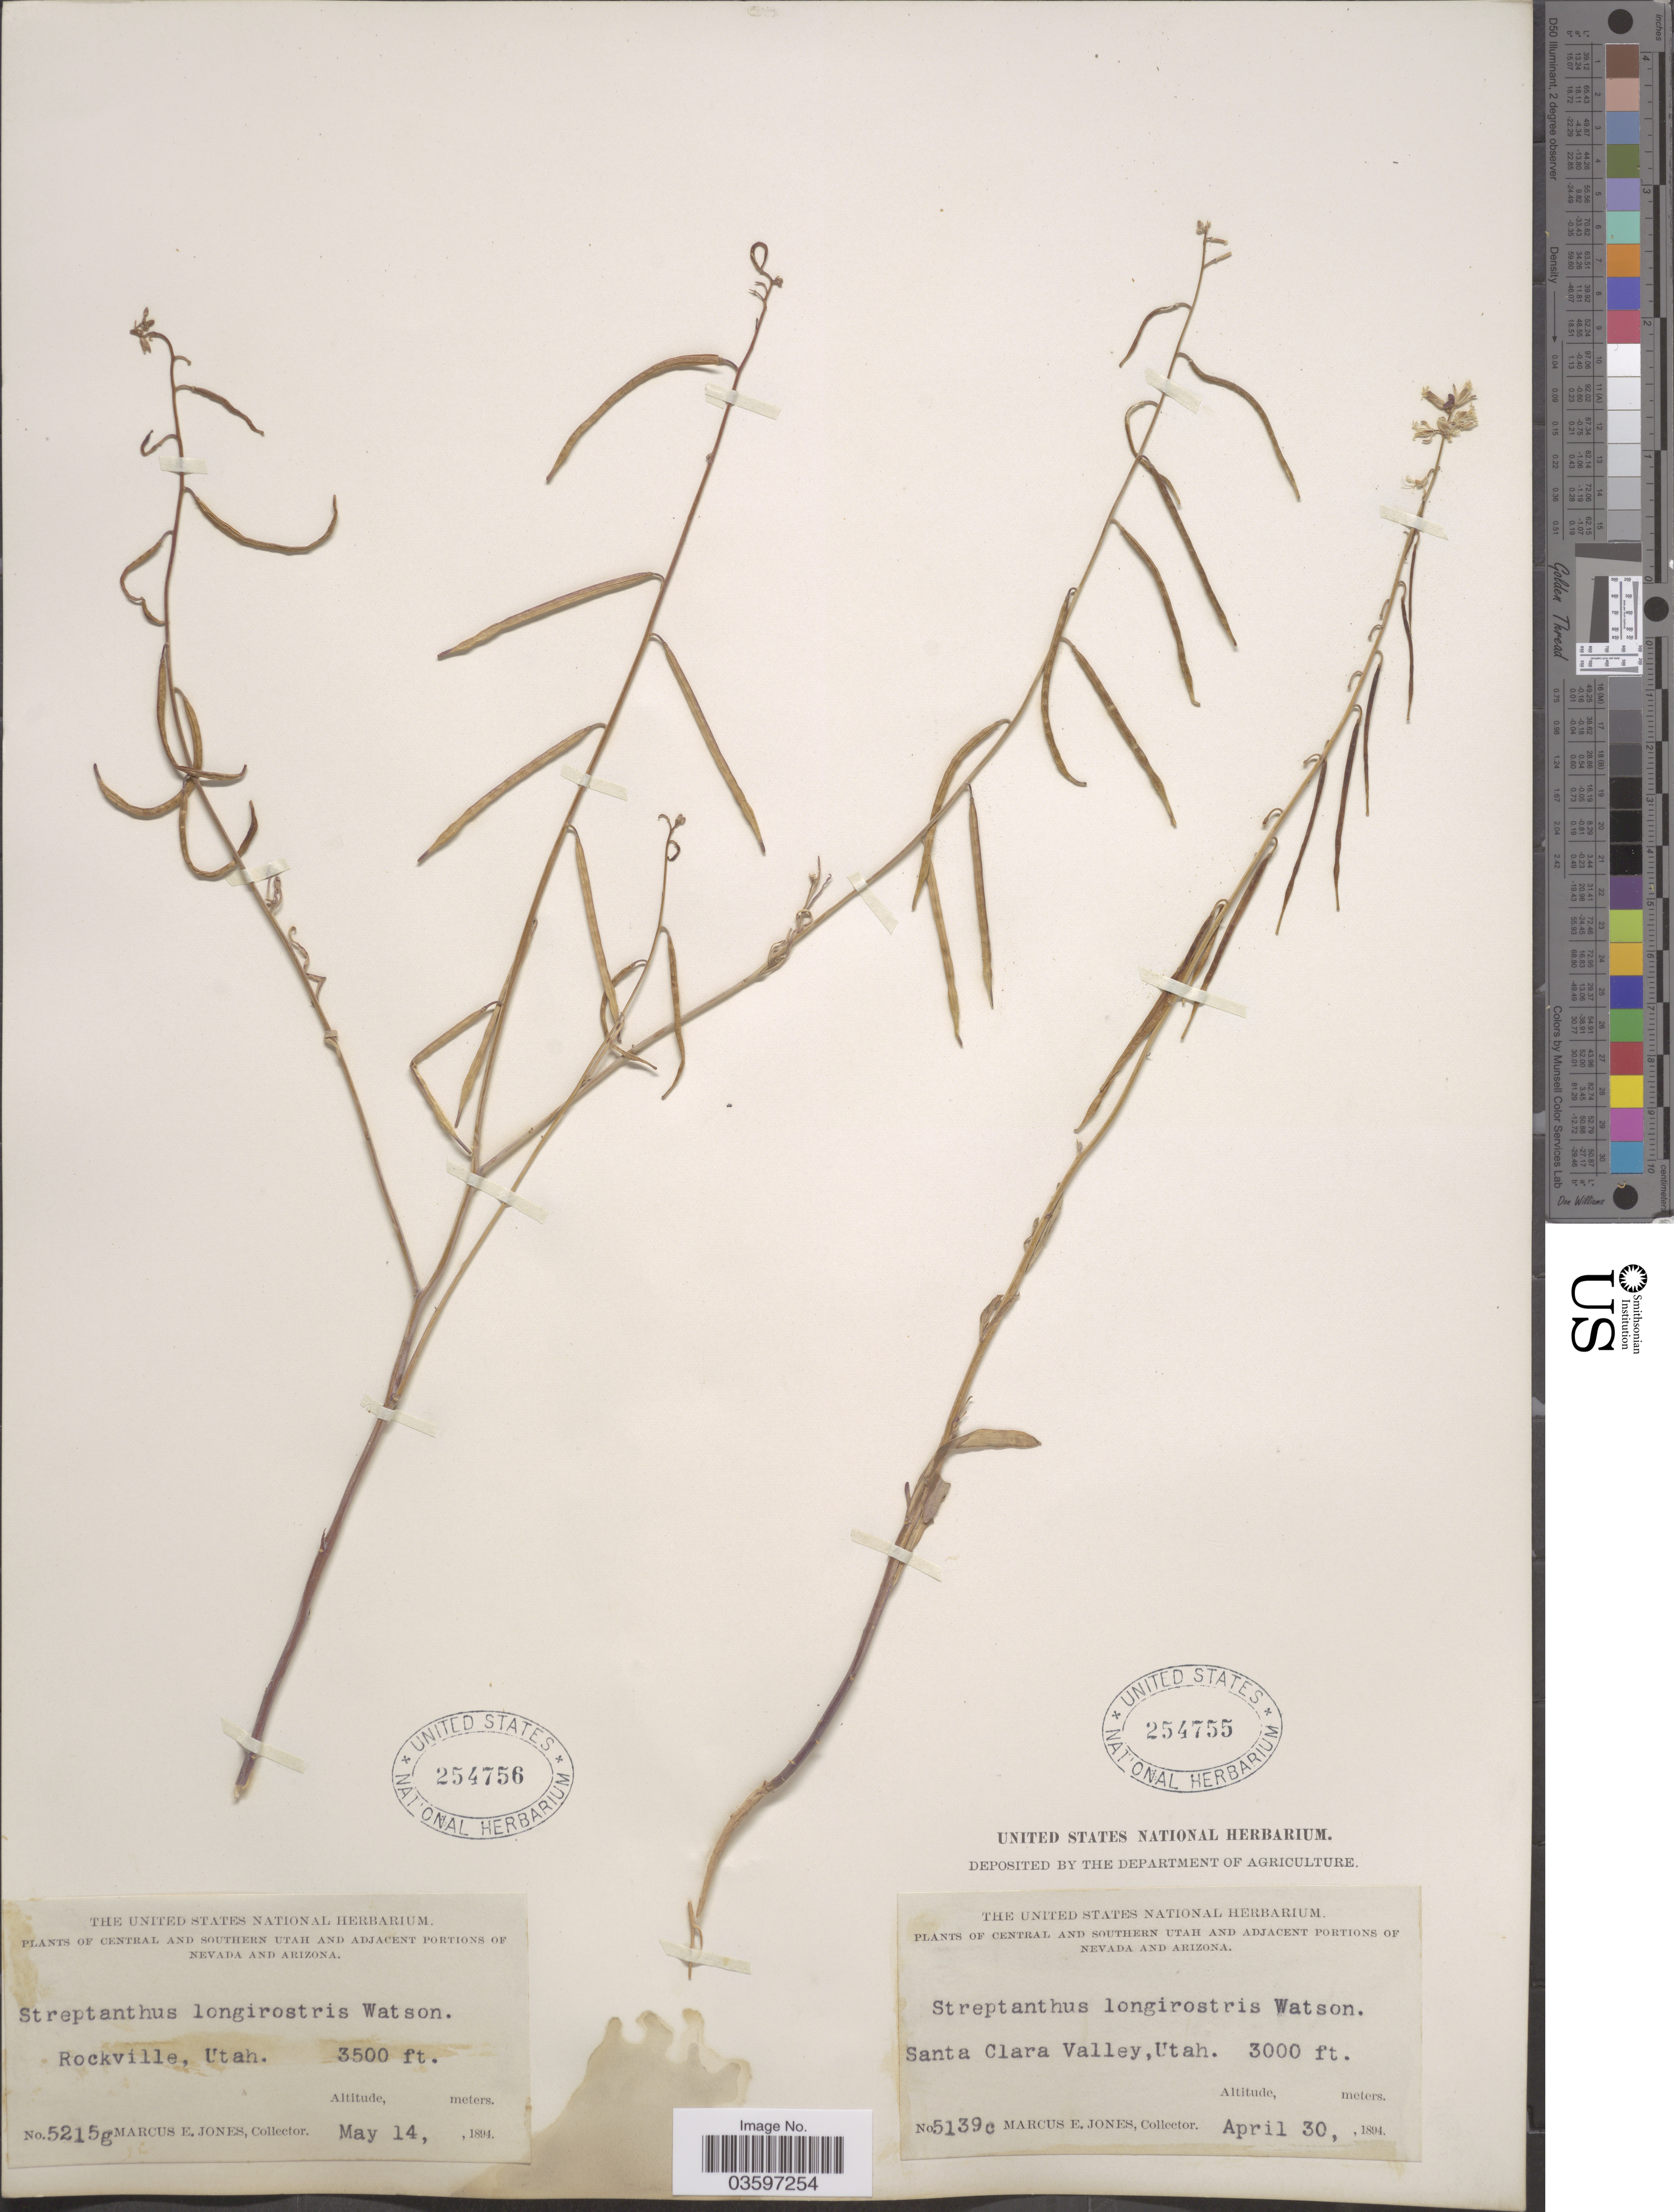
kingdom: Plantae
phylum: Tracheophyta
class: Magnoliopsida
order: Brassicales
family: Brassicaceae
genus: Streptanthella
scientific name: Streptanthella longirostris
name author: (S. Watson) Rydb.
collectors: M. E. Jones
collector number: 5215g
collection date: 1894-05-14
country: United States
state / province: Utah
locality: Central and southern Utah. Rockville.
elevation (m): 1067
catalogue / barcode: US 254756